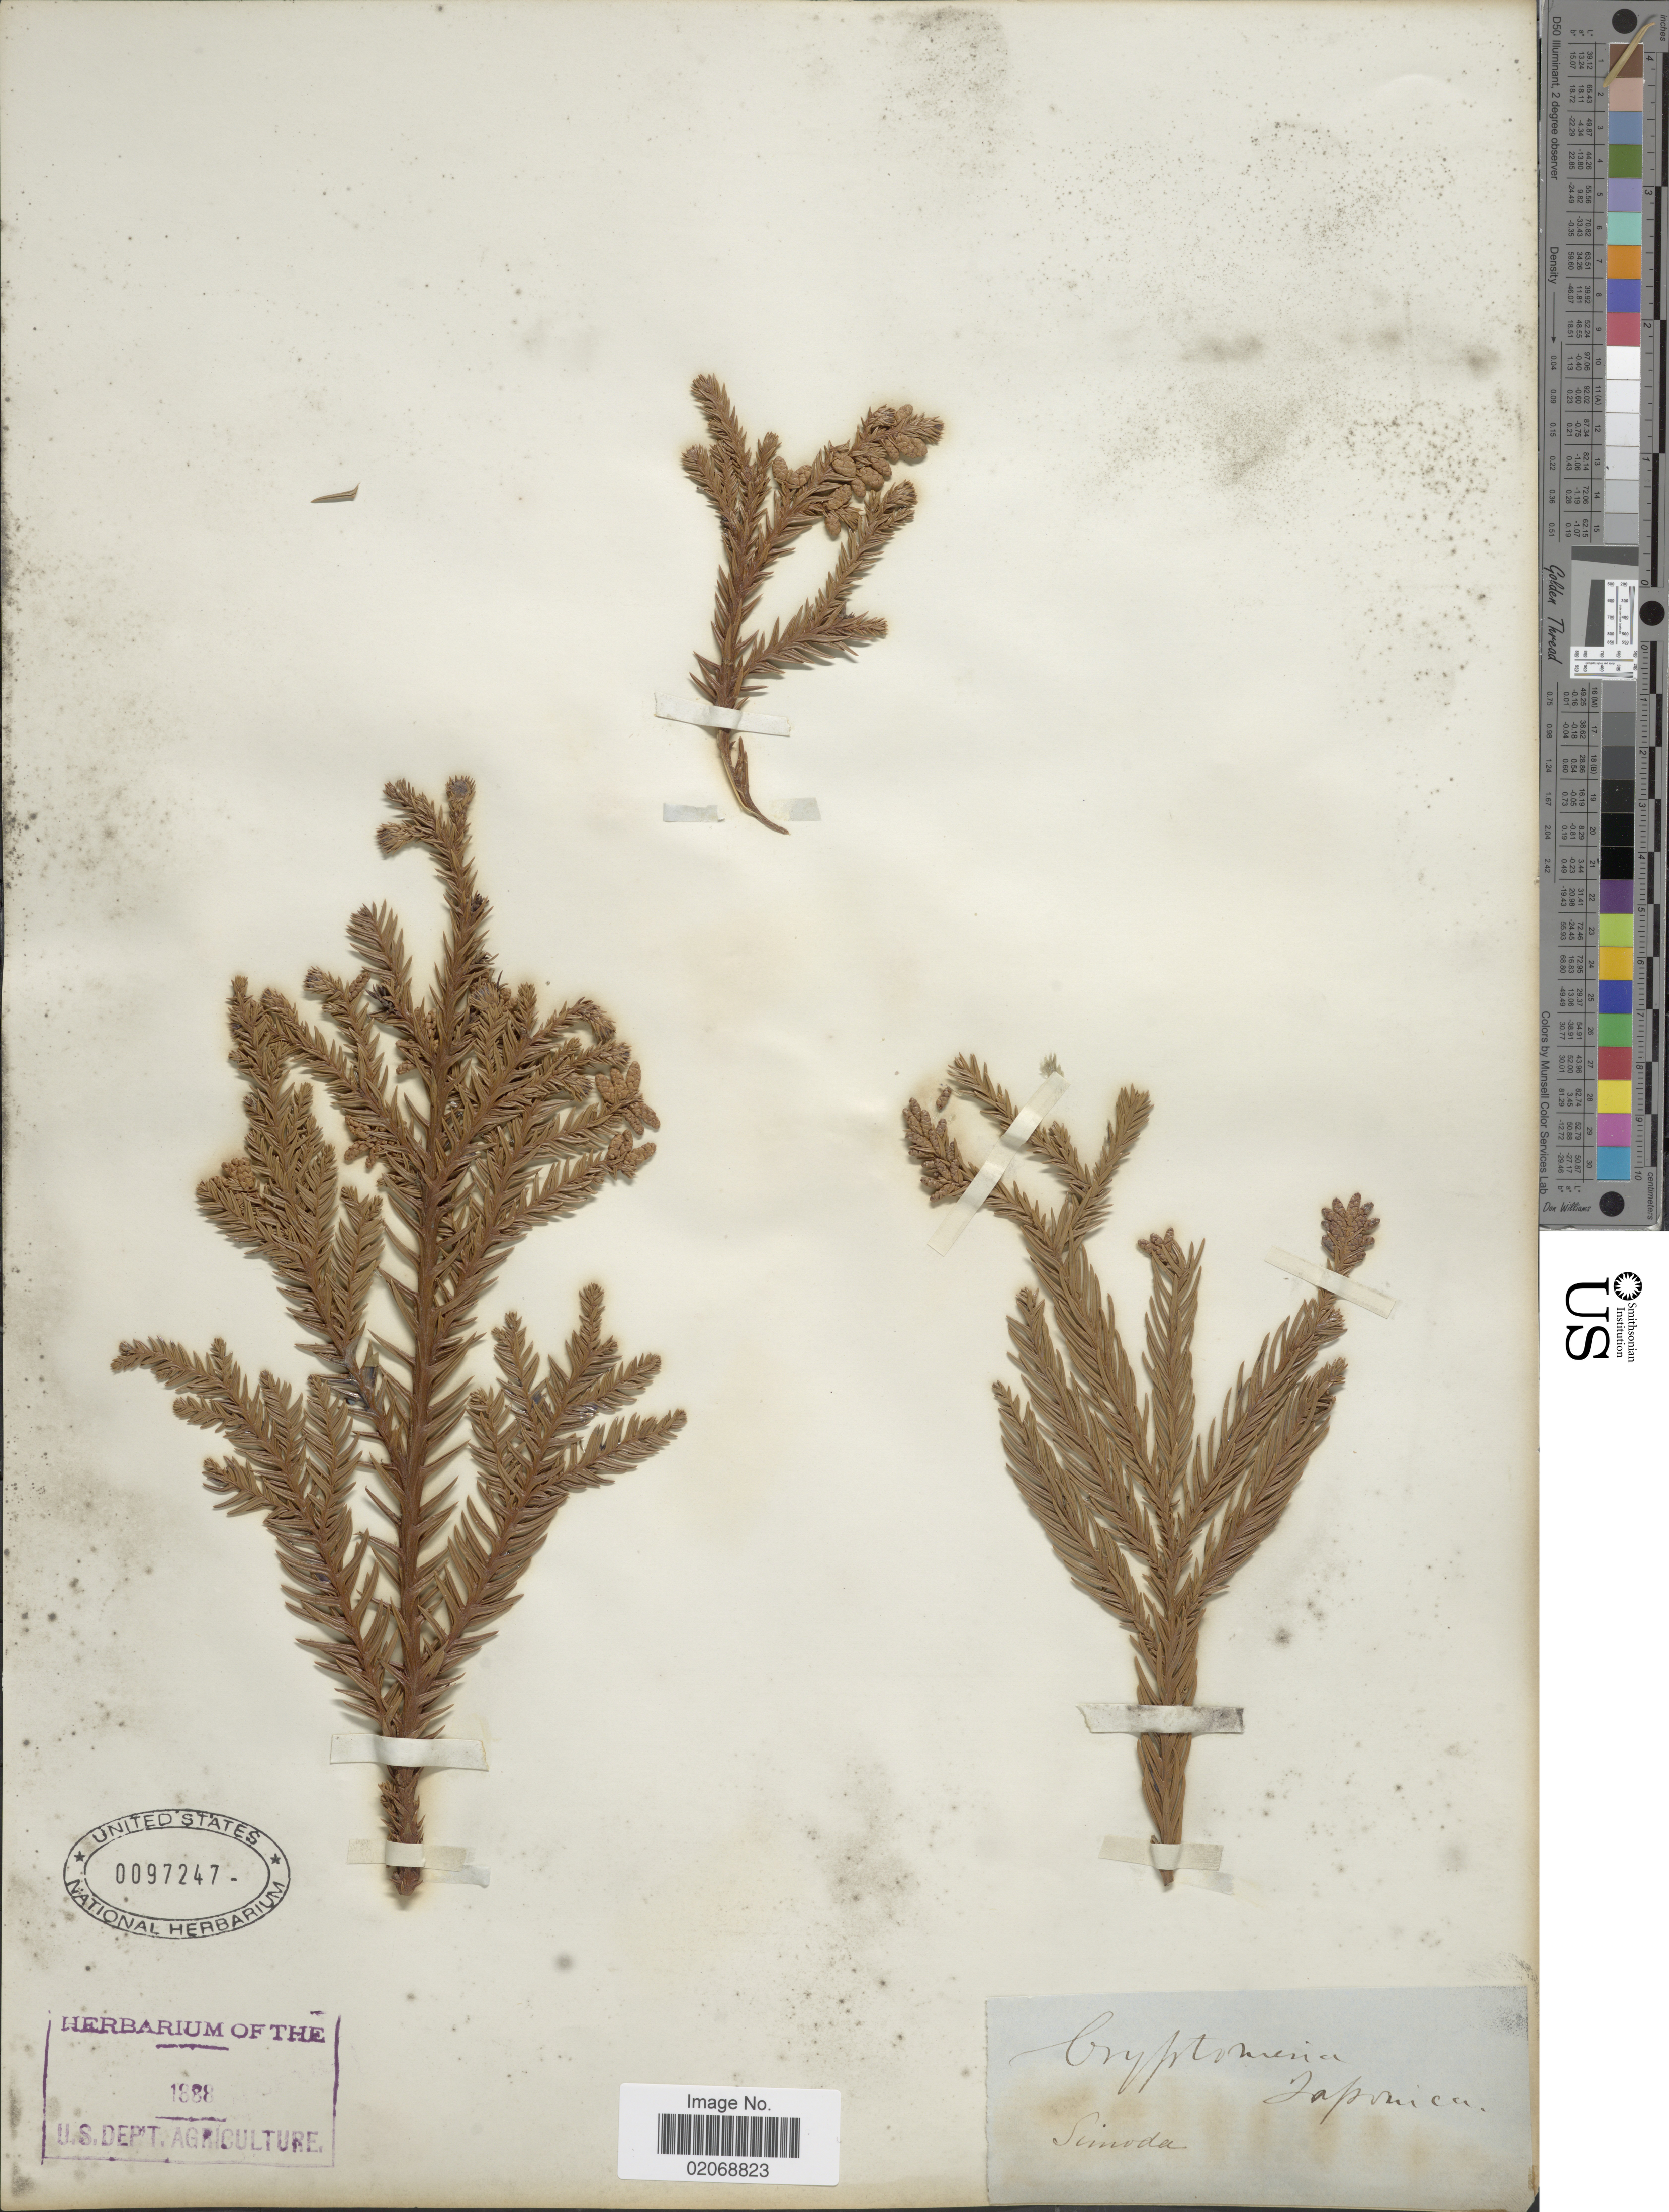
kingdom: Plantae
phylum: Tracheophyta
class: Pinopsida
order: Pinales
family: Cupressaceae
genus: Cryptomeria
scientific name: Cryptomeria japonica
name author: (Thunb. ex L. f.) D. Don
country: Japan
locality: Shimoda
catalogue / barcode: US 97247